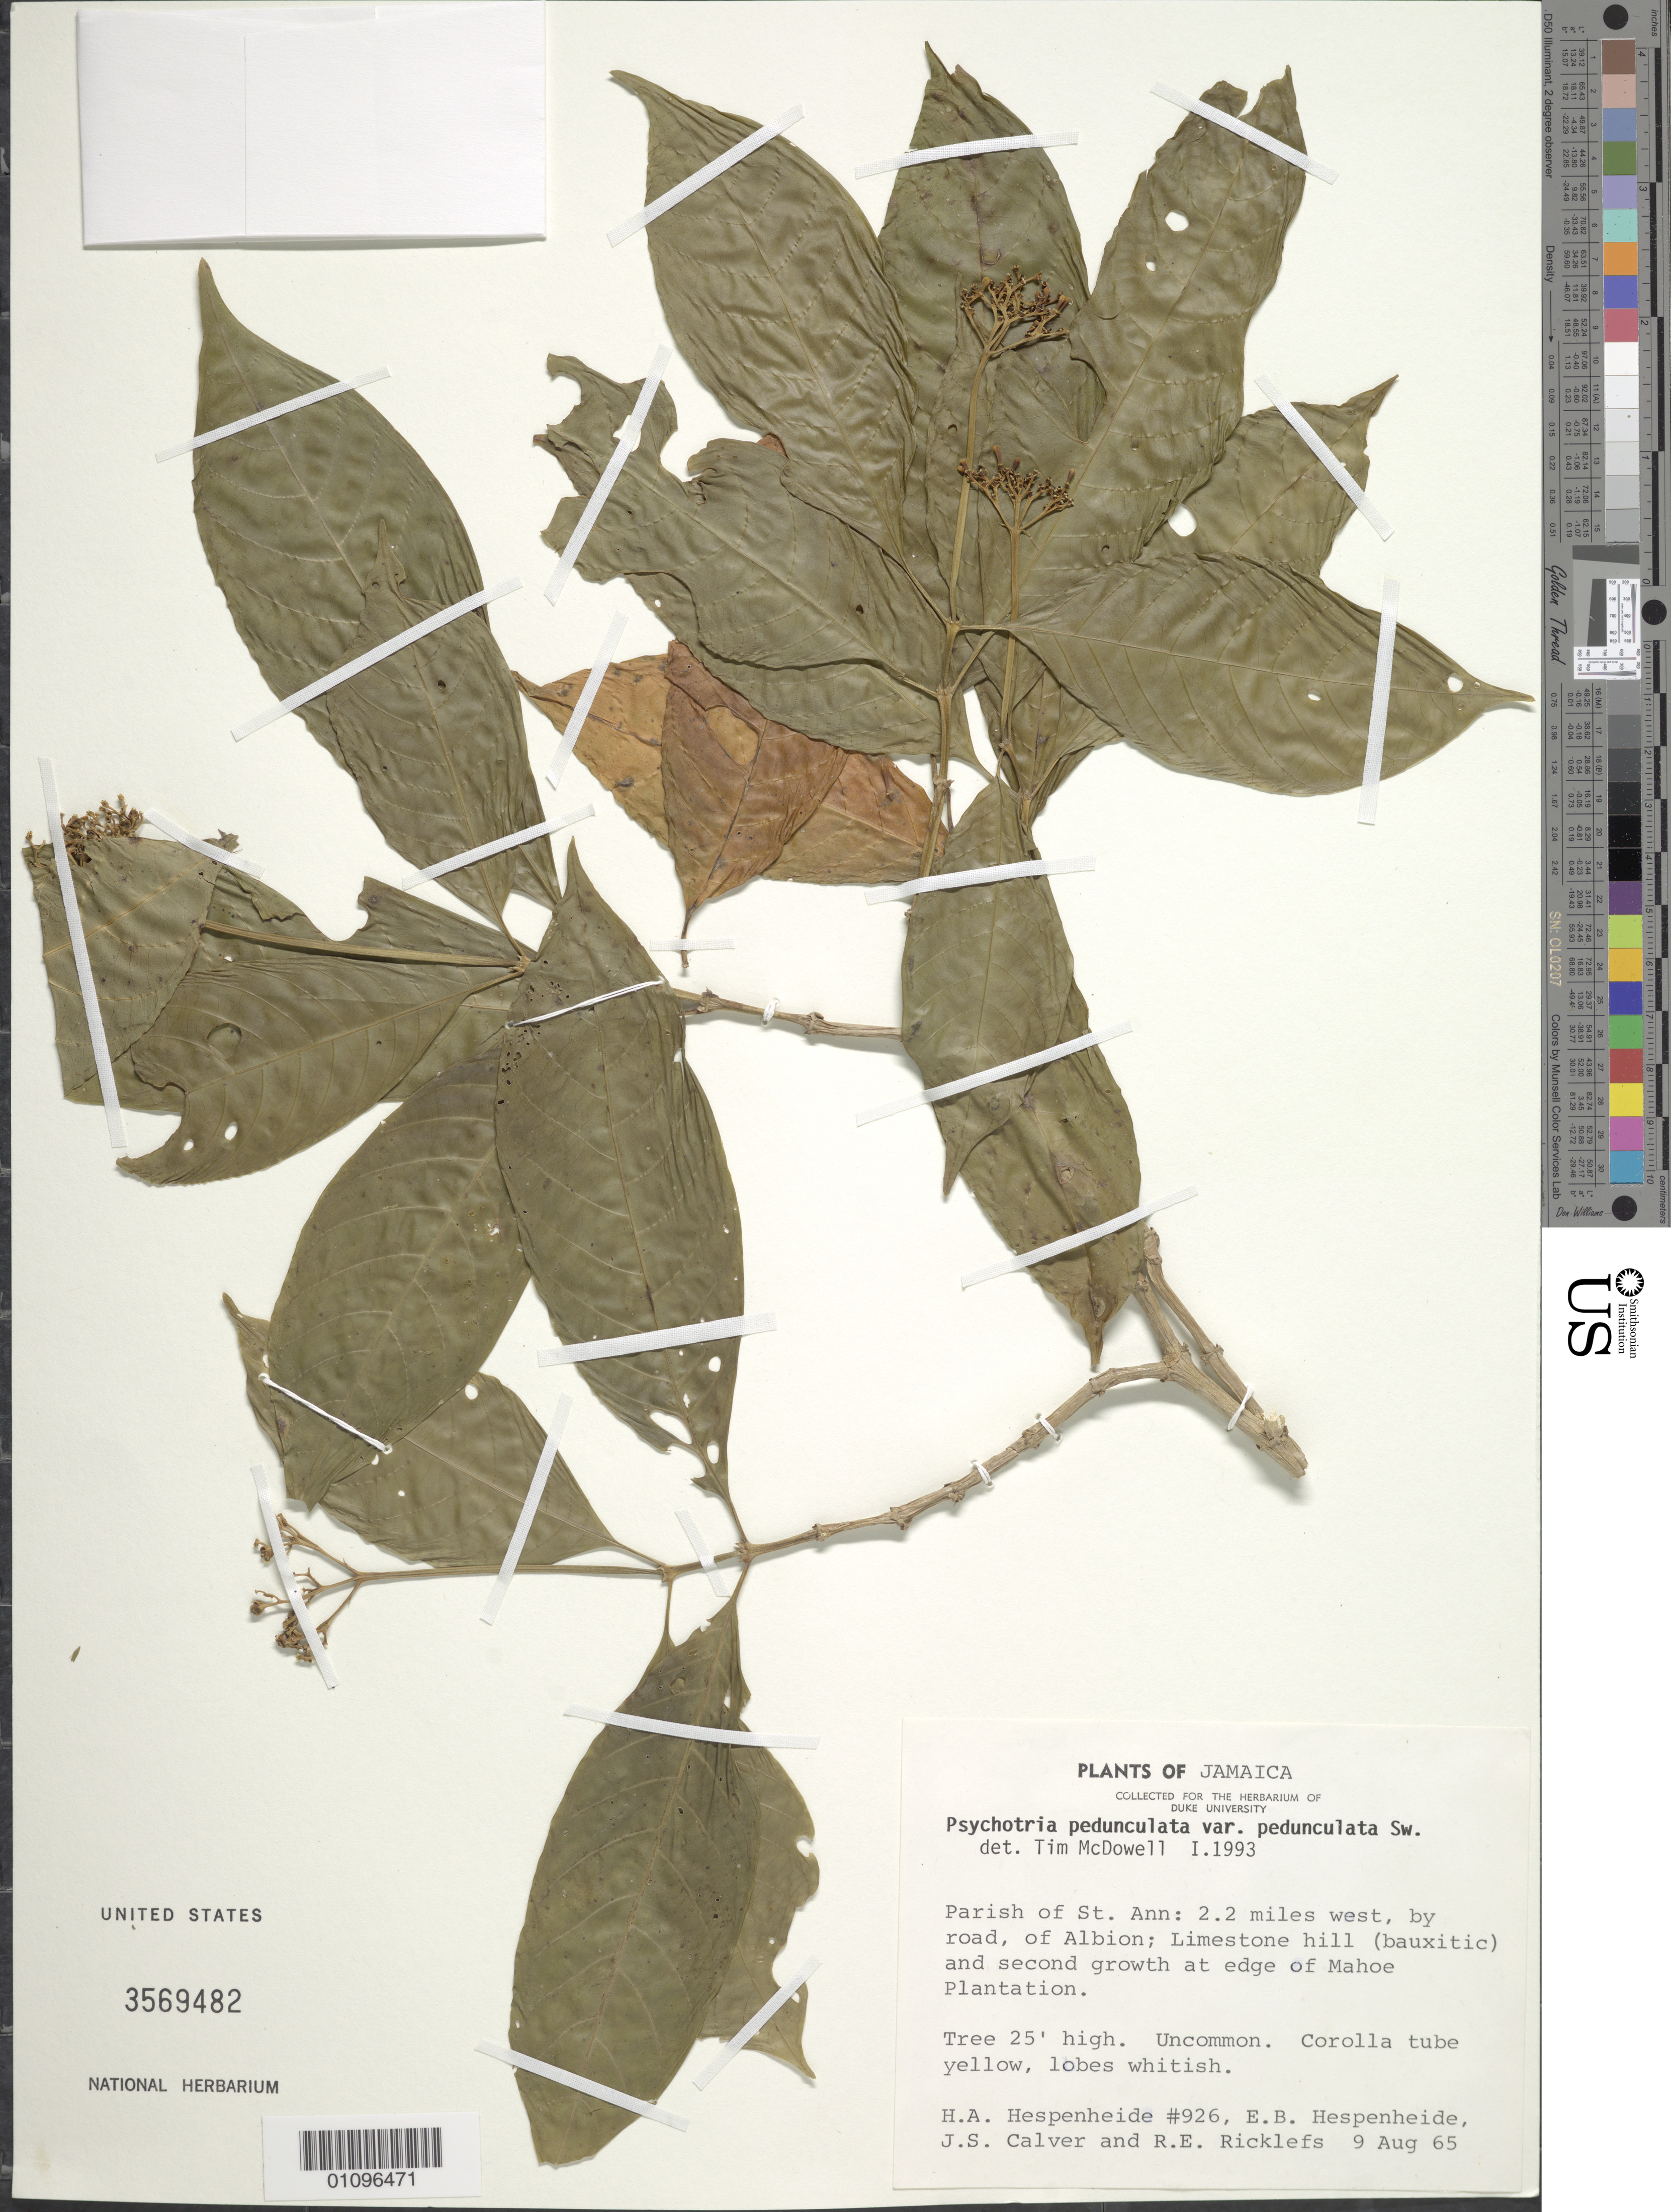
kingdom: Plantae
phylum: Tracheophyta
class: Magnoliopsida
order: Gentianales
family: Rubiaceae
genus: Psychotria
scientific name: Psychotria pedunculata var. pedunculata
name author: Sw.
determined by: McDowell, T.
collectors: H. A. Hespenheide, E. Hespenheide, J. Calver & R. Ricklefs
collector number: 926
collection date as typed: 09 Aug 1965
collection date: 1965-08-09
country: Jamaica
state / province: Saint Ann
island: Jamaica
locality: Albion, 2.2 miles W by road, edge of Mahoe Plantation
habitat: Limestone hill (bauxitic) and second growth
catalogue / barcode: US 3569482